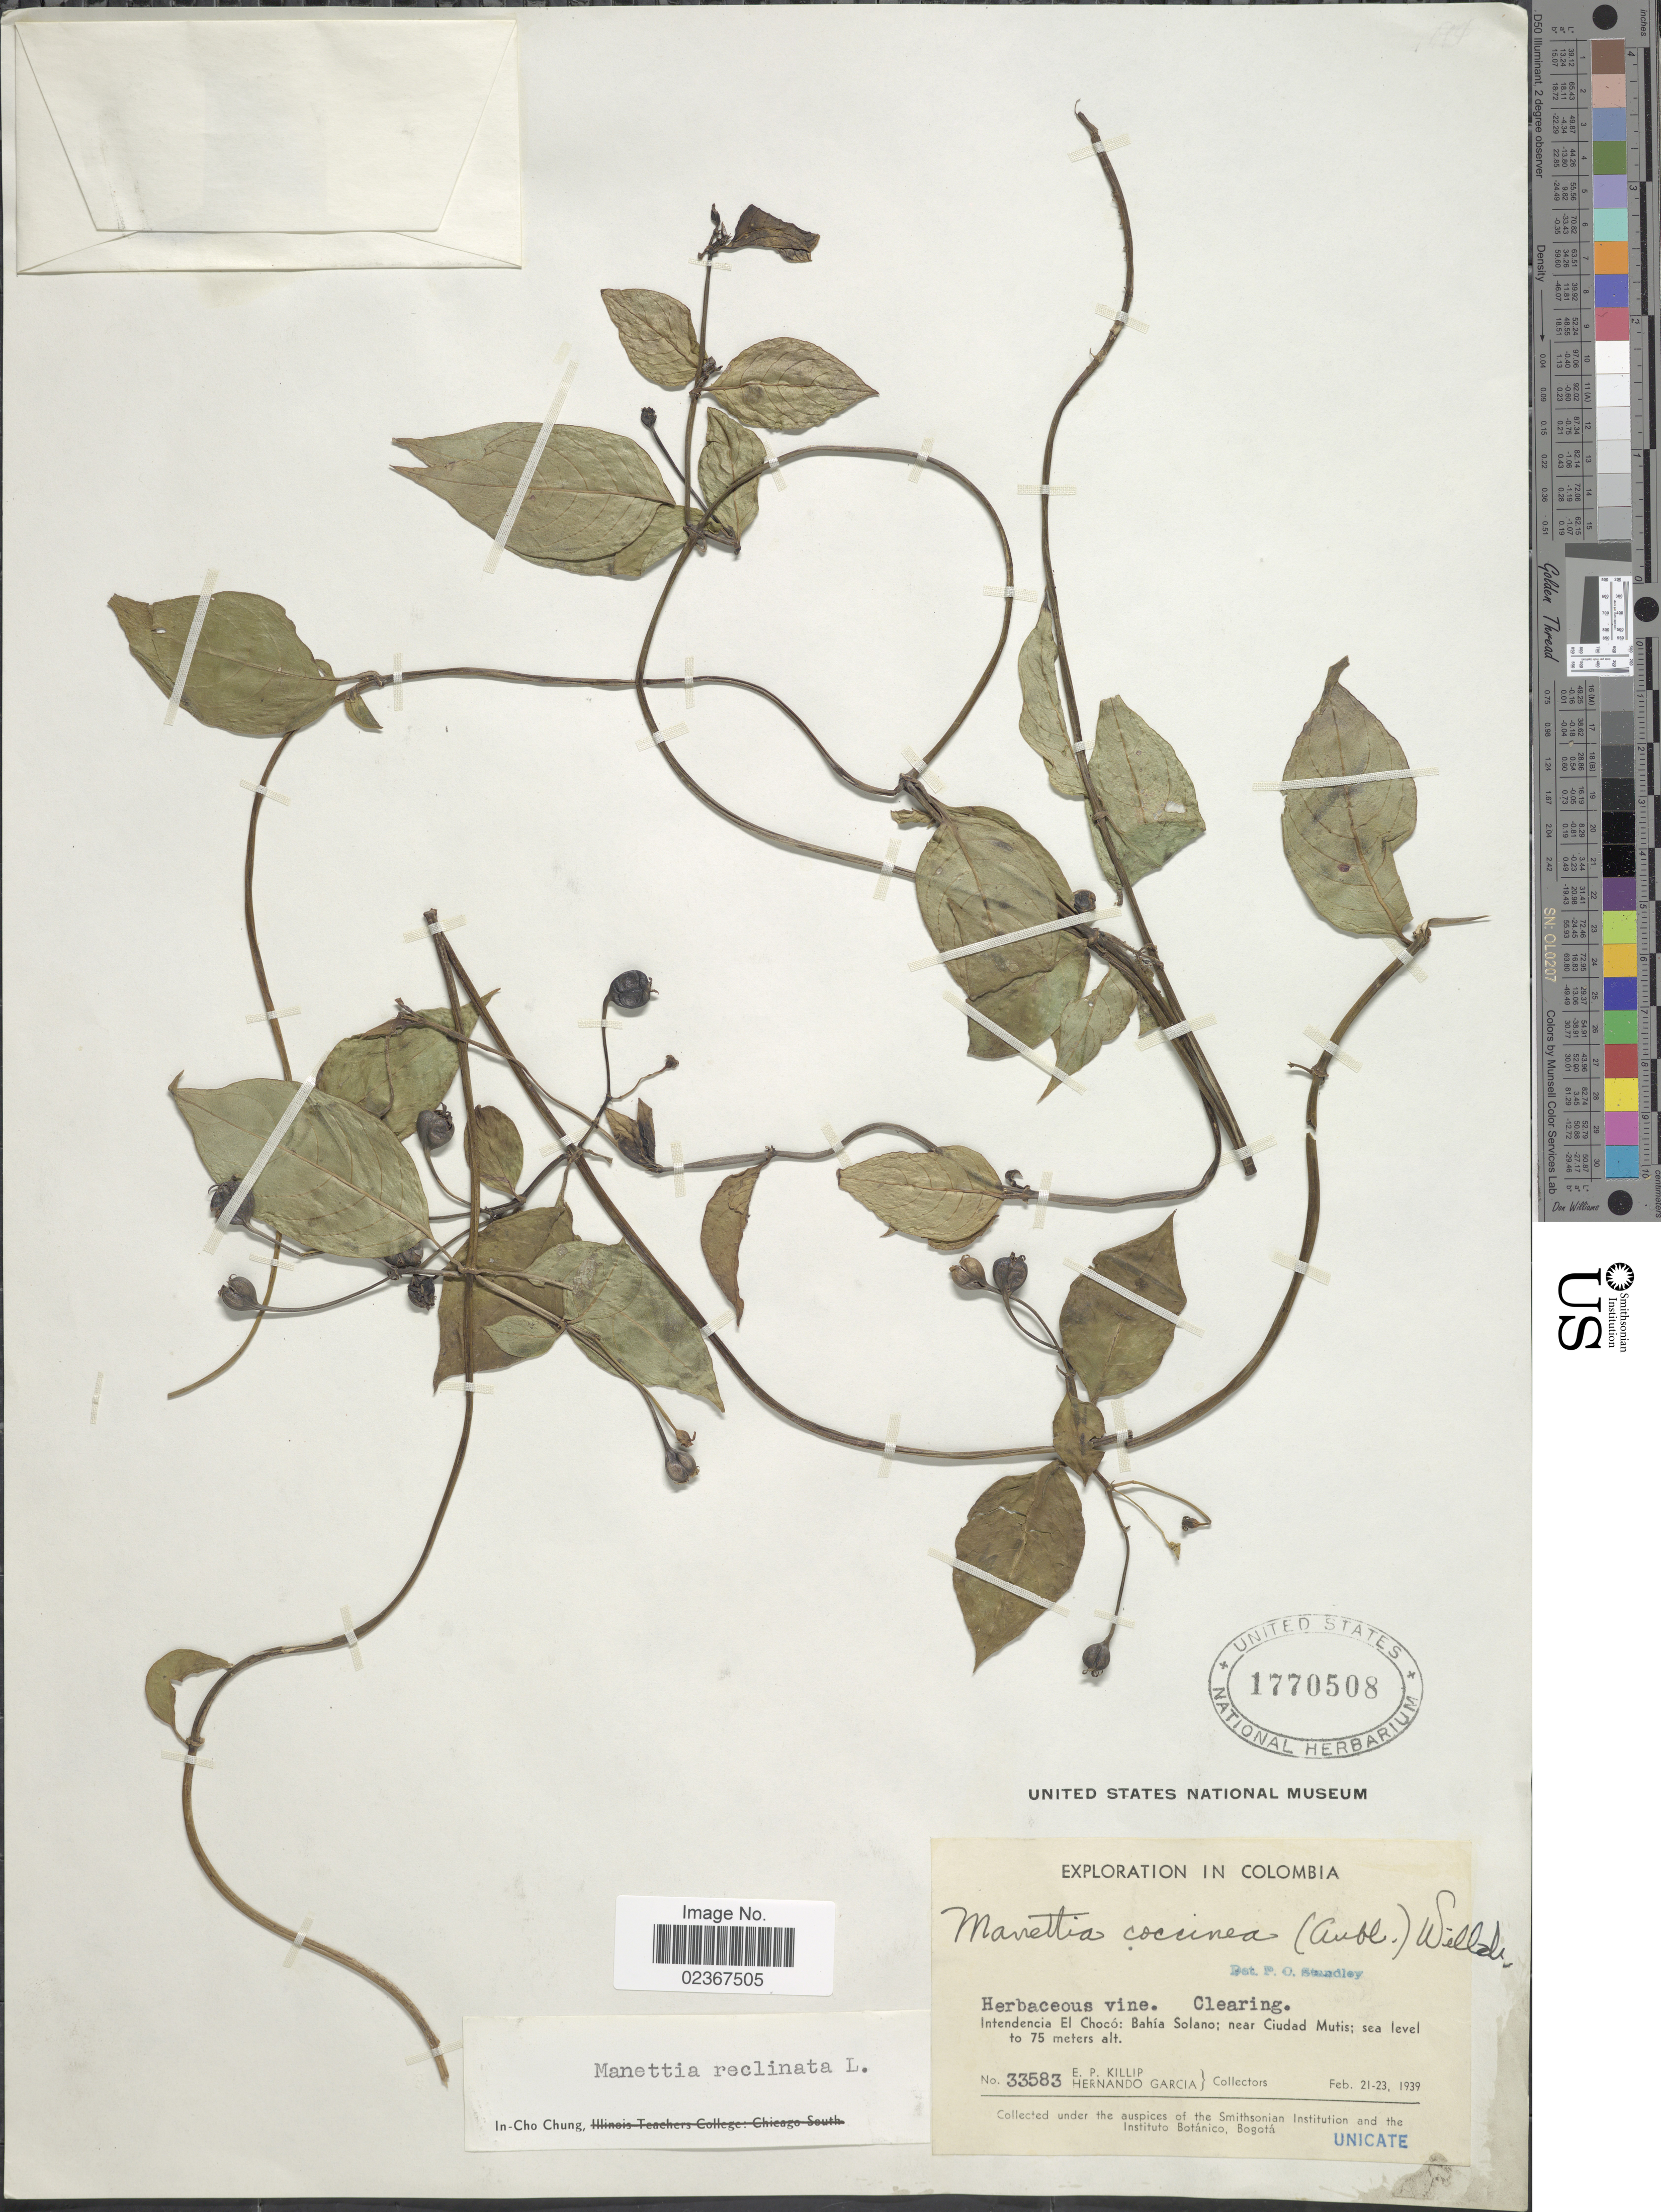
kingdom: Plantae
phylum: Tracheophyta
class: Magnoliopsida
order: Gentianales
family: Rubiaceae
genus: Manettia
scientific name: Manettia reclinata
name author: L.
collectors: E. P. Killip & H. Garcia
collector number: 33583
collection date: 1939-02-21/1939-02-23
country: Colombia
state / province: Chocó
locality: Bahia Solano; near Cuidad Mutis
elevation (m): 0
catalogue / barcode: US 1770508